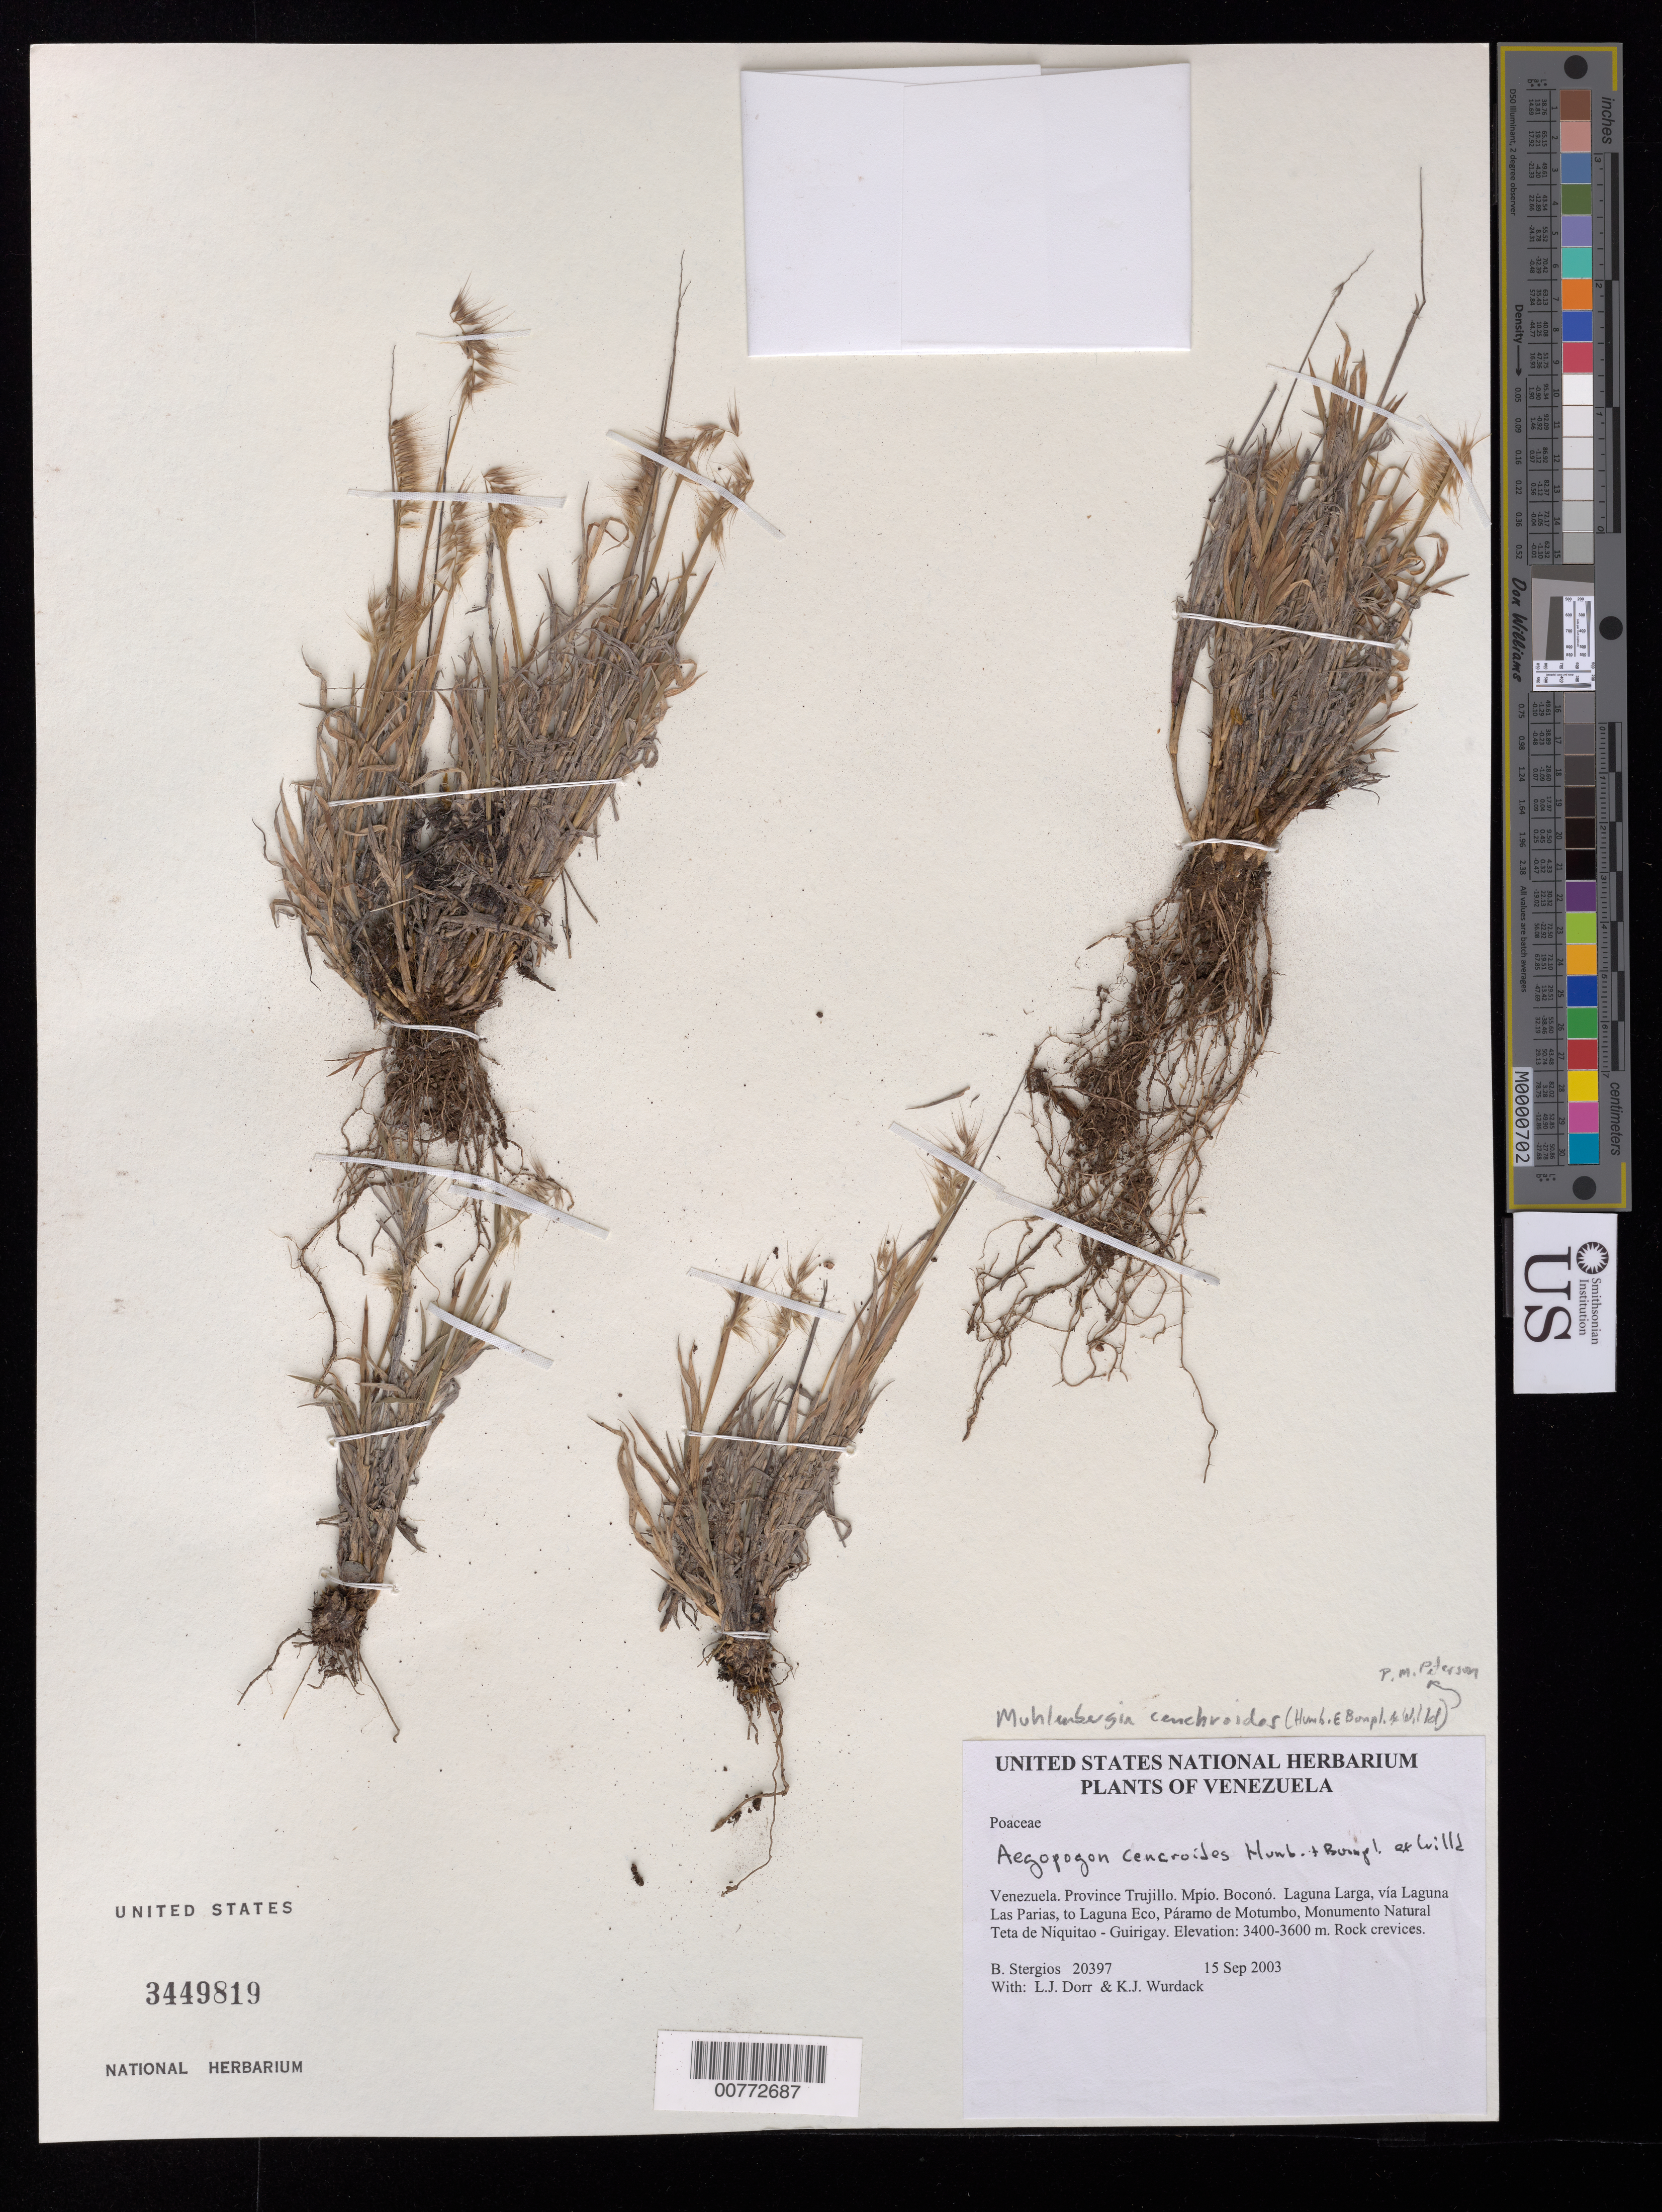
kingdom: Plantae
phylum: Tracheophyta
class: Liliopsida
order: Poales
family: Poaceae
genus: Muhlenbergia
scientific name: Muhlenbergia cenchroides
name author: (Humb. & Bonpl. ex Willd.) P.M. Peterson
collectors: B. G. Stergios, L. J. Dorr & K. Wurdack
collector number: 20397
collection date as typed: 15 Sep 2003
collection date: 2003-09-15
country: Venezuela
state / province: Trujillo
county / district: Boconó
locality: Laguna Larga, vía Laguna Las Parias, to Laguna Eco, Páramo de Motumbo, Monumento Natural Teta de Niquitao - Guirigay.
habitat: Rock crevices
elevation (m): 3400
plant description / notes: K, MO, NY, PORT, US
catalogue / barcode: US 3449819